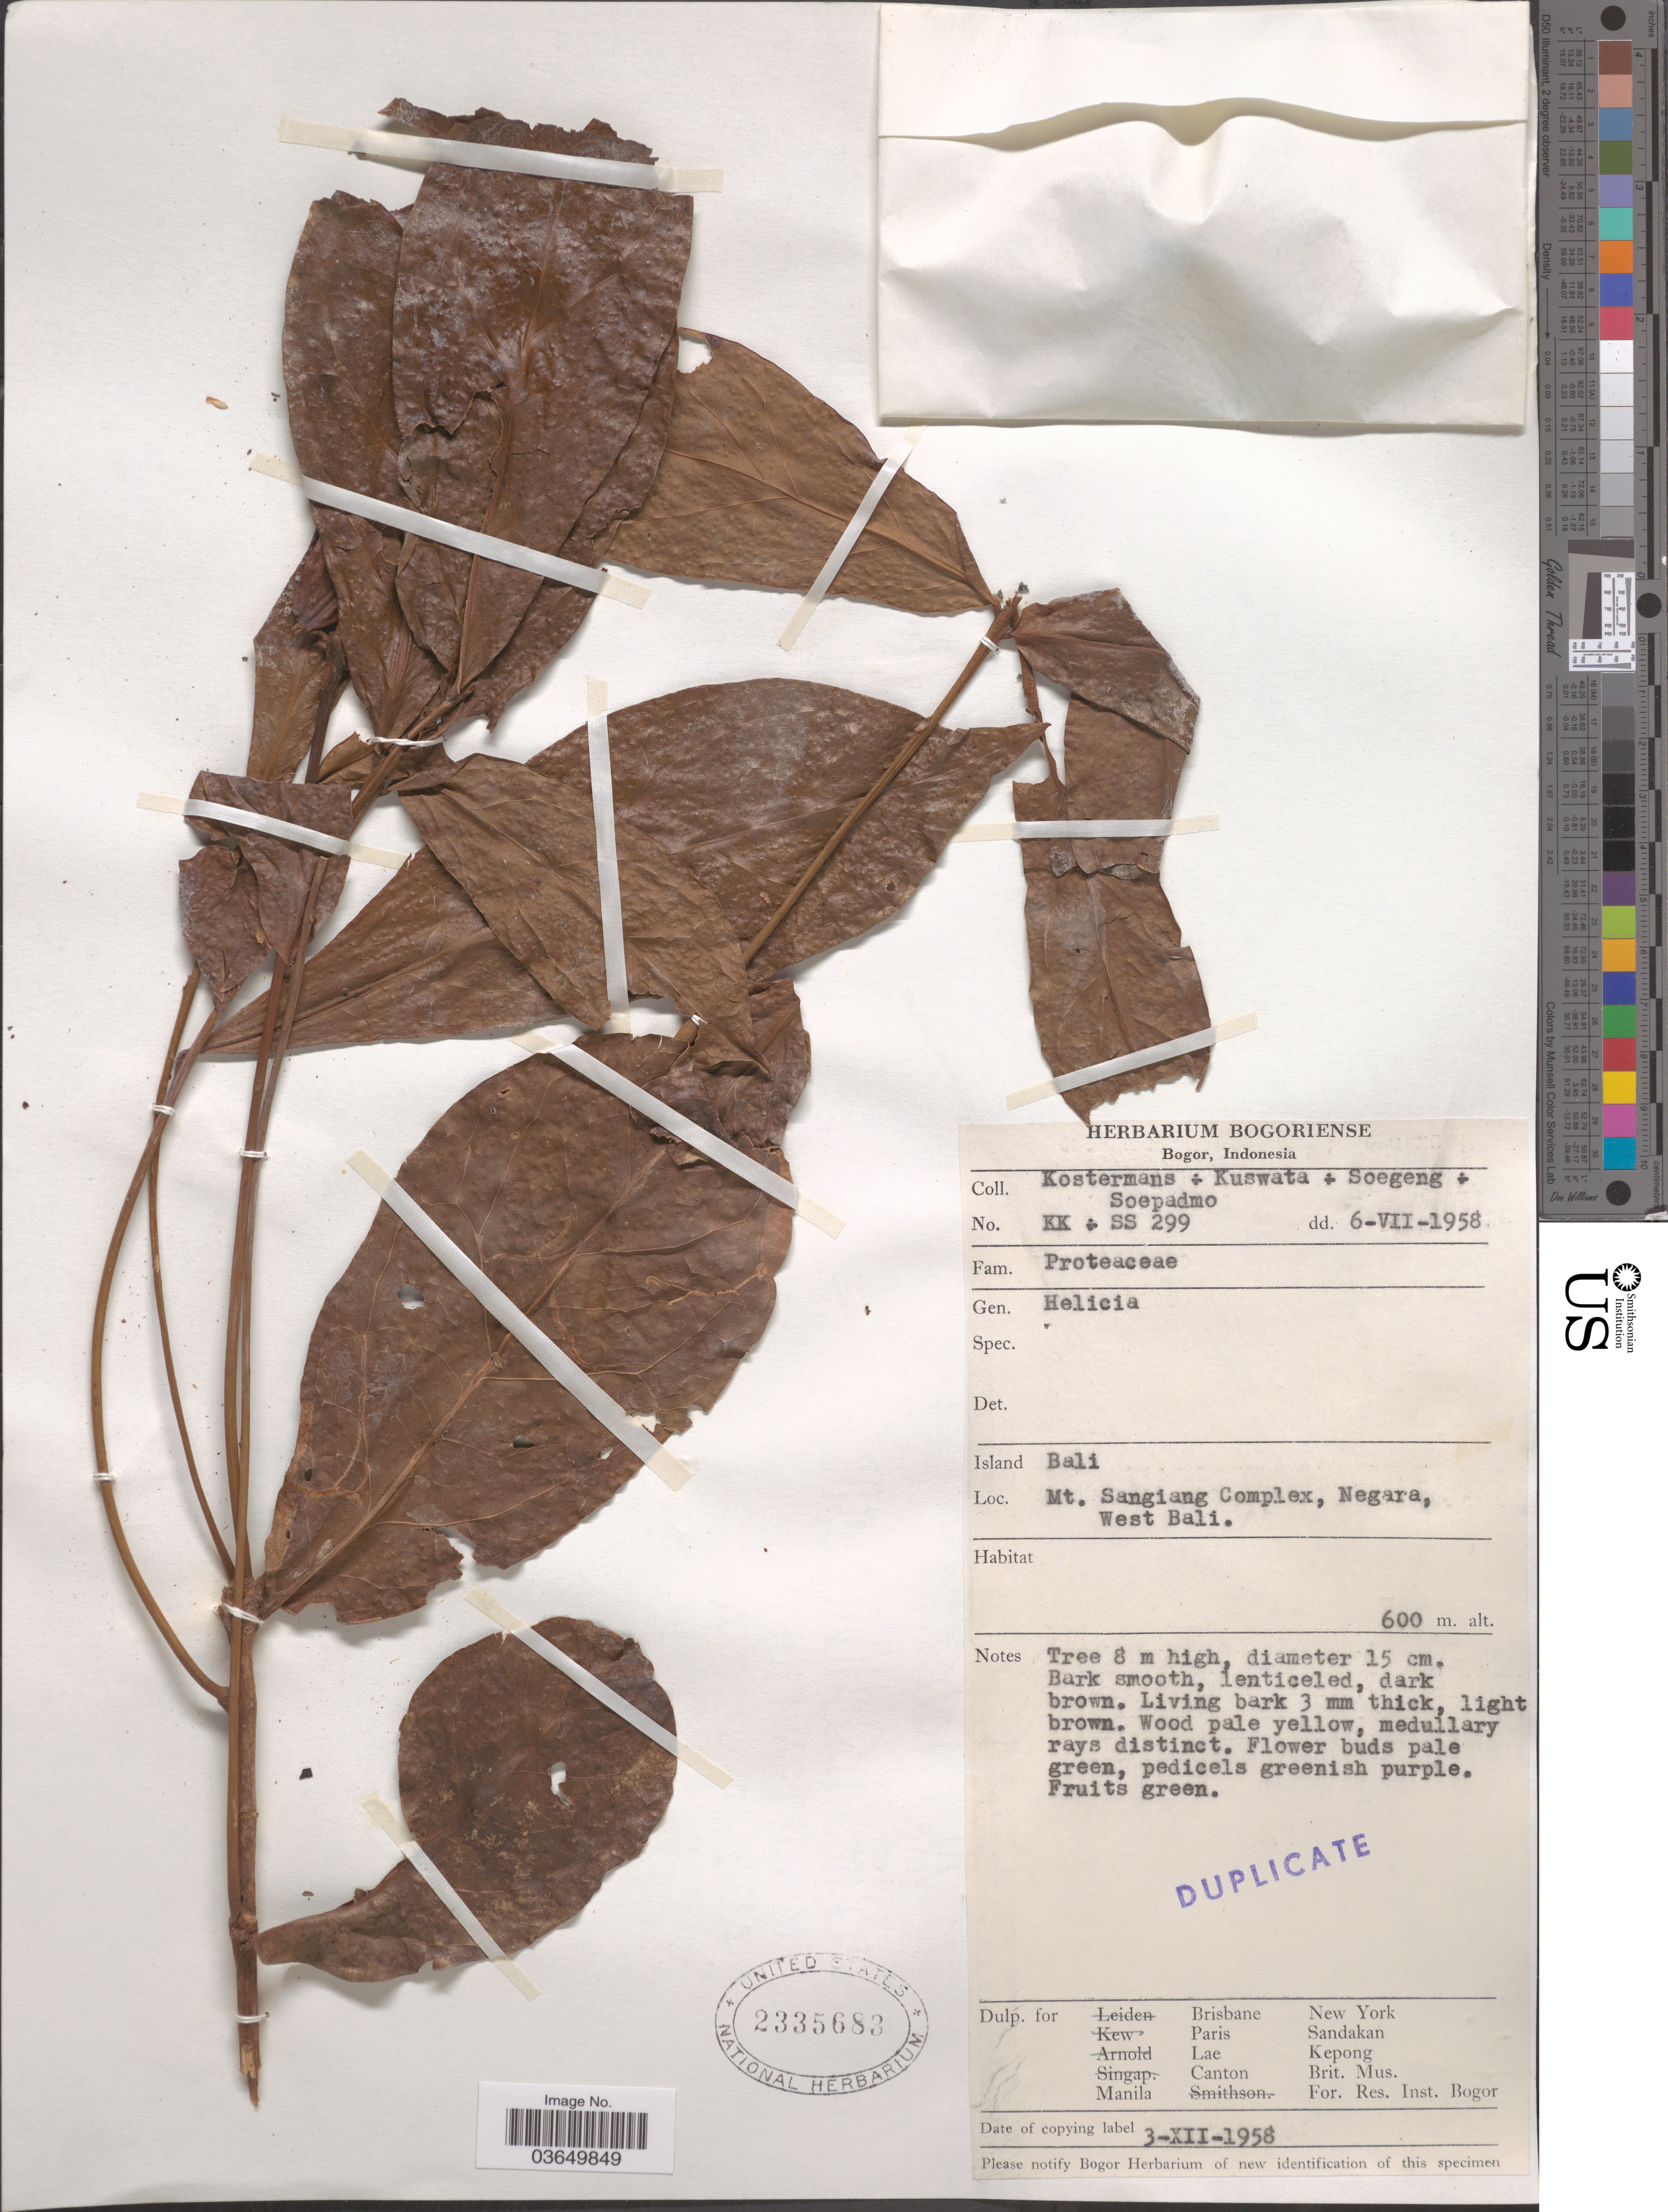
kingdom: Plantae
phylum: Tracheophyta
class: Magnoliopsida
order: Proteales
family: Proteaceae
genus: Helicia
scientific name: Helicia sp.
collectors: Kostermans, -. Kuswata, -. Soegeng & -. Soepadmo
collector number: KK -* SS 299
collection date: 1958-07-06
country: Indonesia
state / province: Nusa Tenggara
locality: Island Bali. Mt. Sangiang Complex, Negara, West Bali.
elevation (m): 600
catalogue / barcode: US 2335683